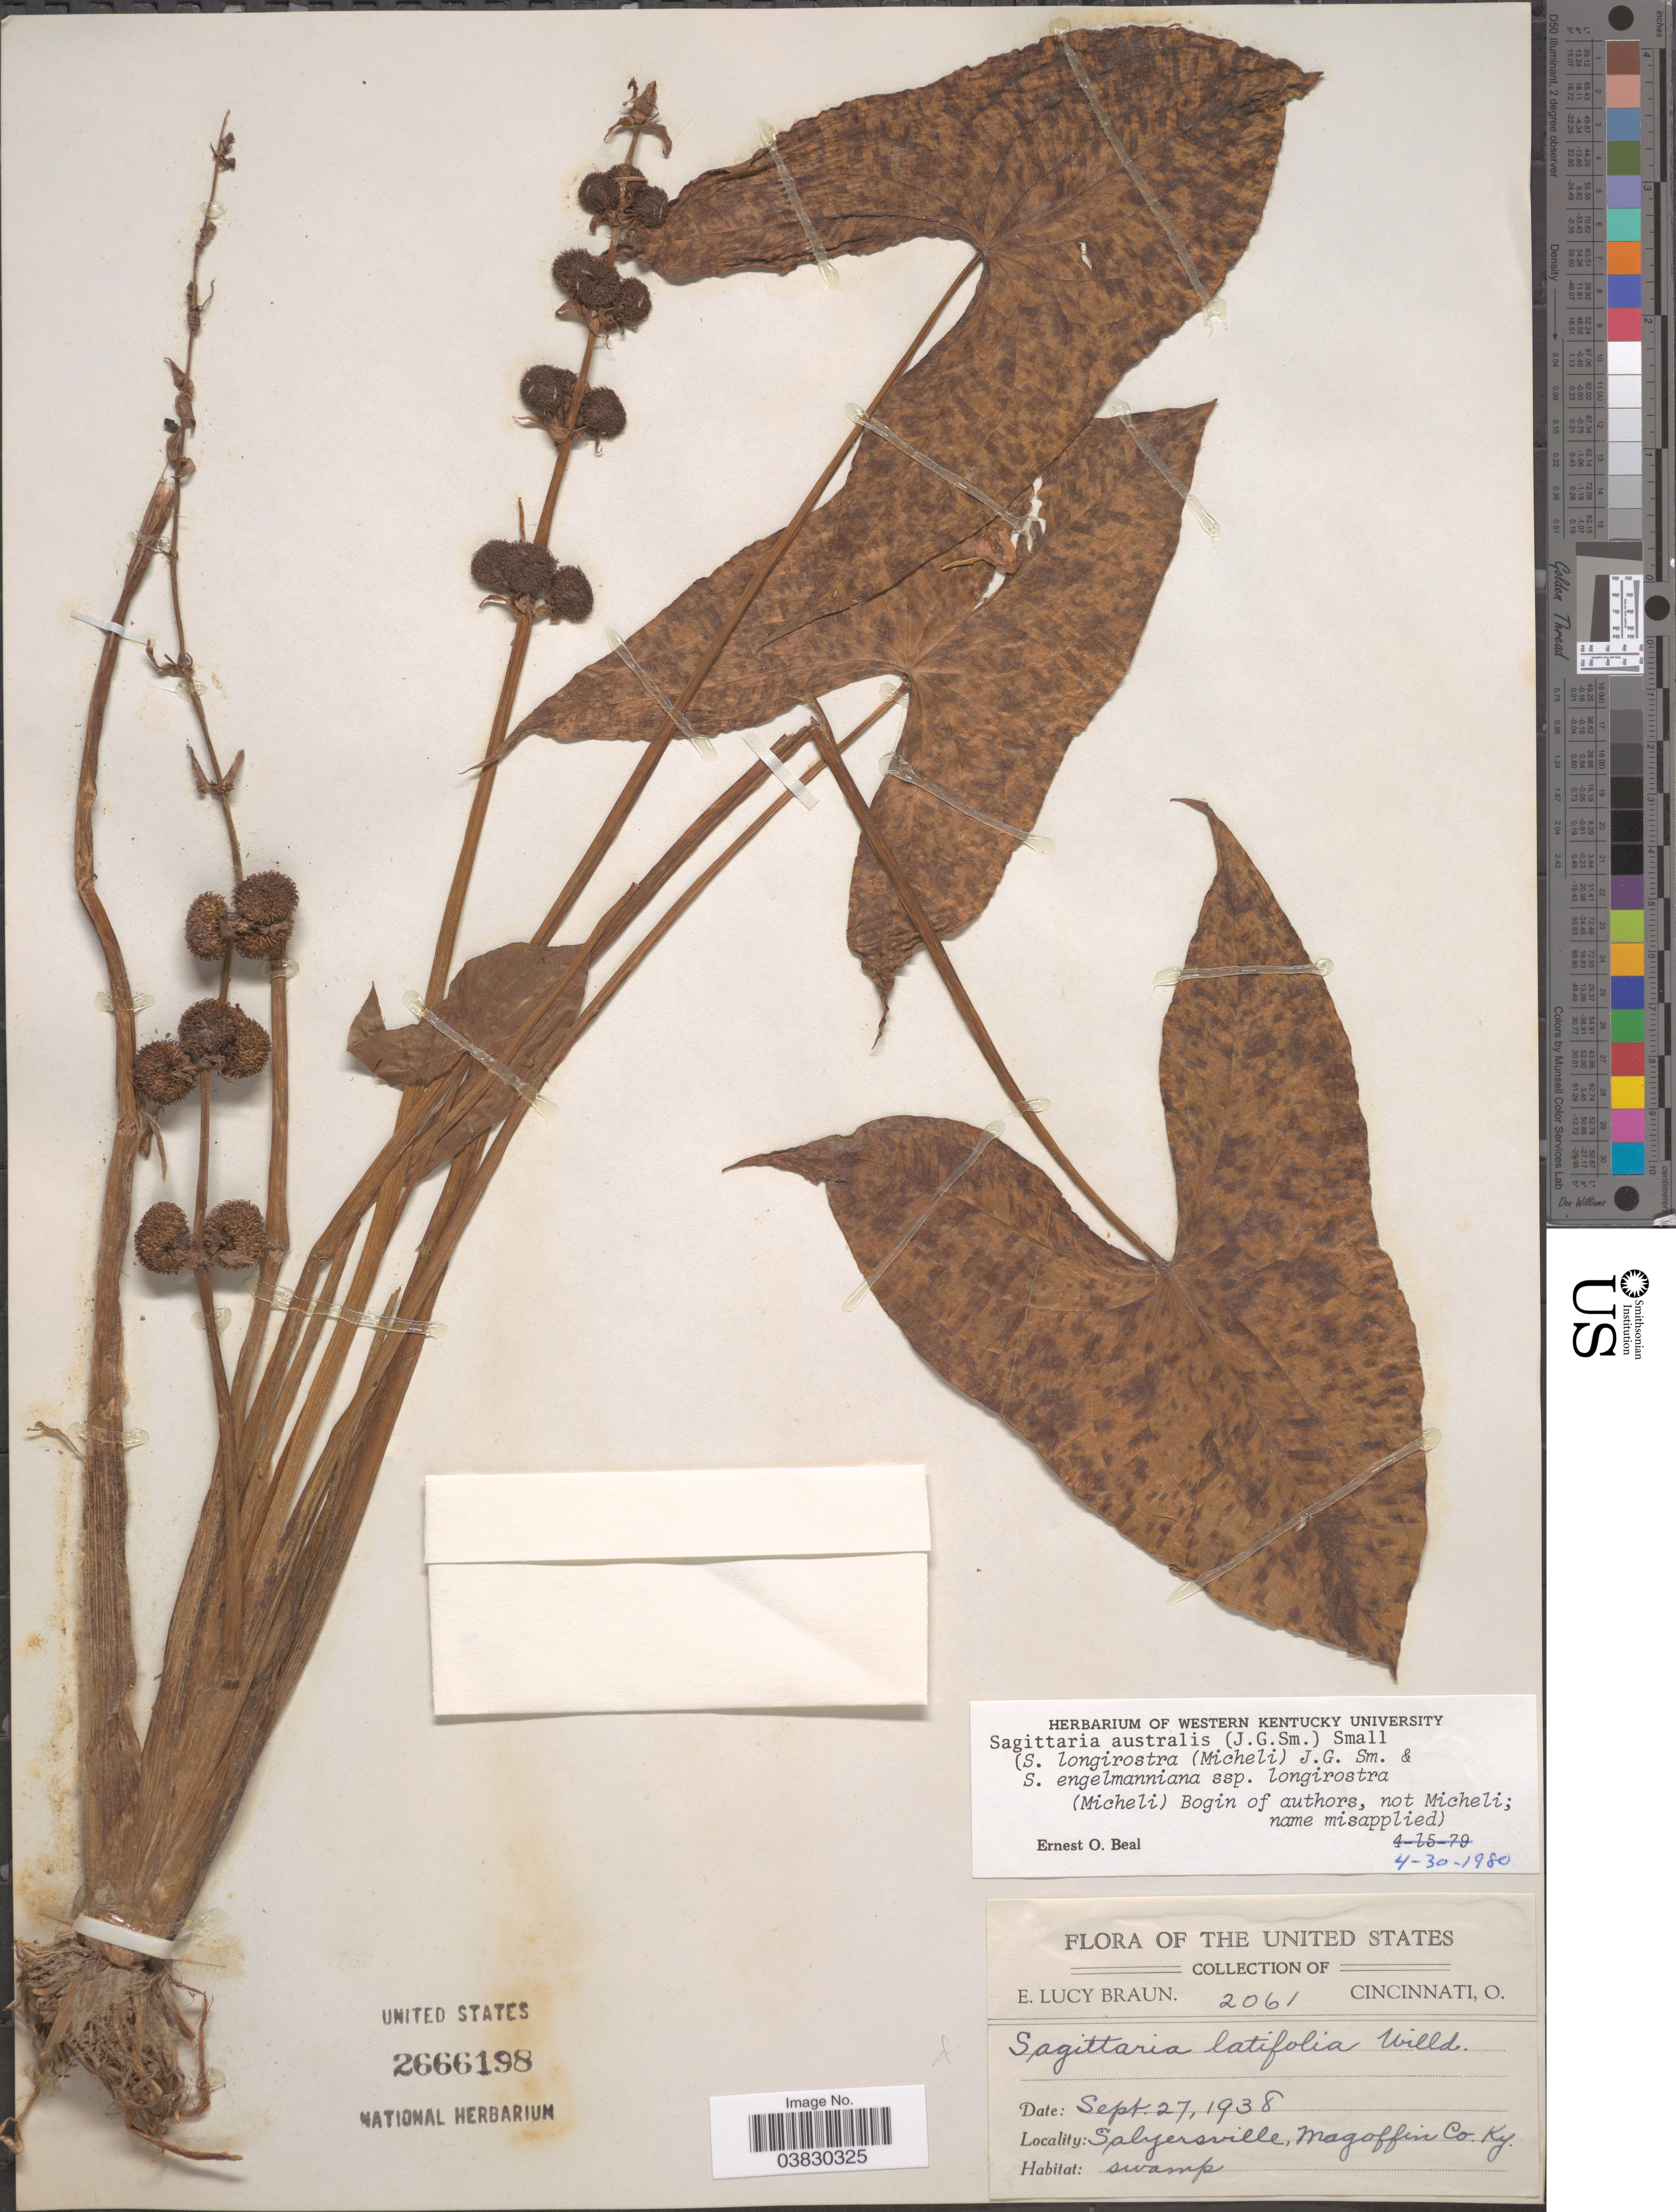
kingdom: Plantae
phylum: Tracheophyta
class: Liliopsida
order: Alismatales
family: Alismataceae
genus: Sagittaria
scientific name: Sagittaria latifolia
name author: Willd.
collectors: E. L. Braun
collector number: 2061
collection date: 1938-09-27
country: United States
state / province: Kentucky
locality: Salyersville, Magoffin Co.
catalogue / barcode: US 2666198